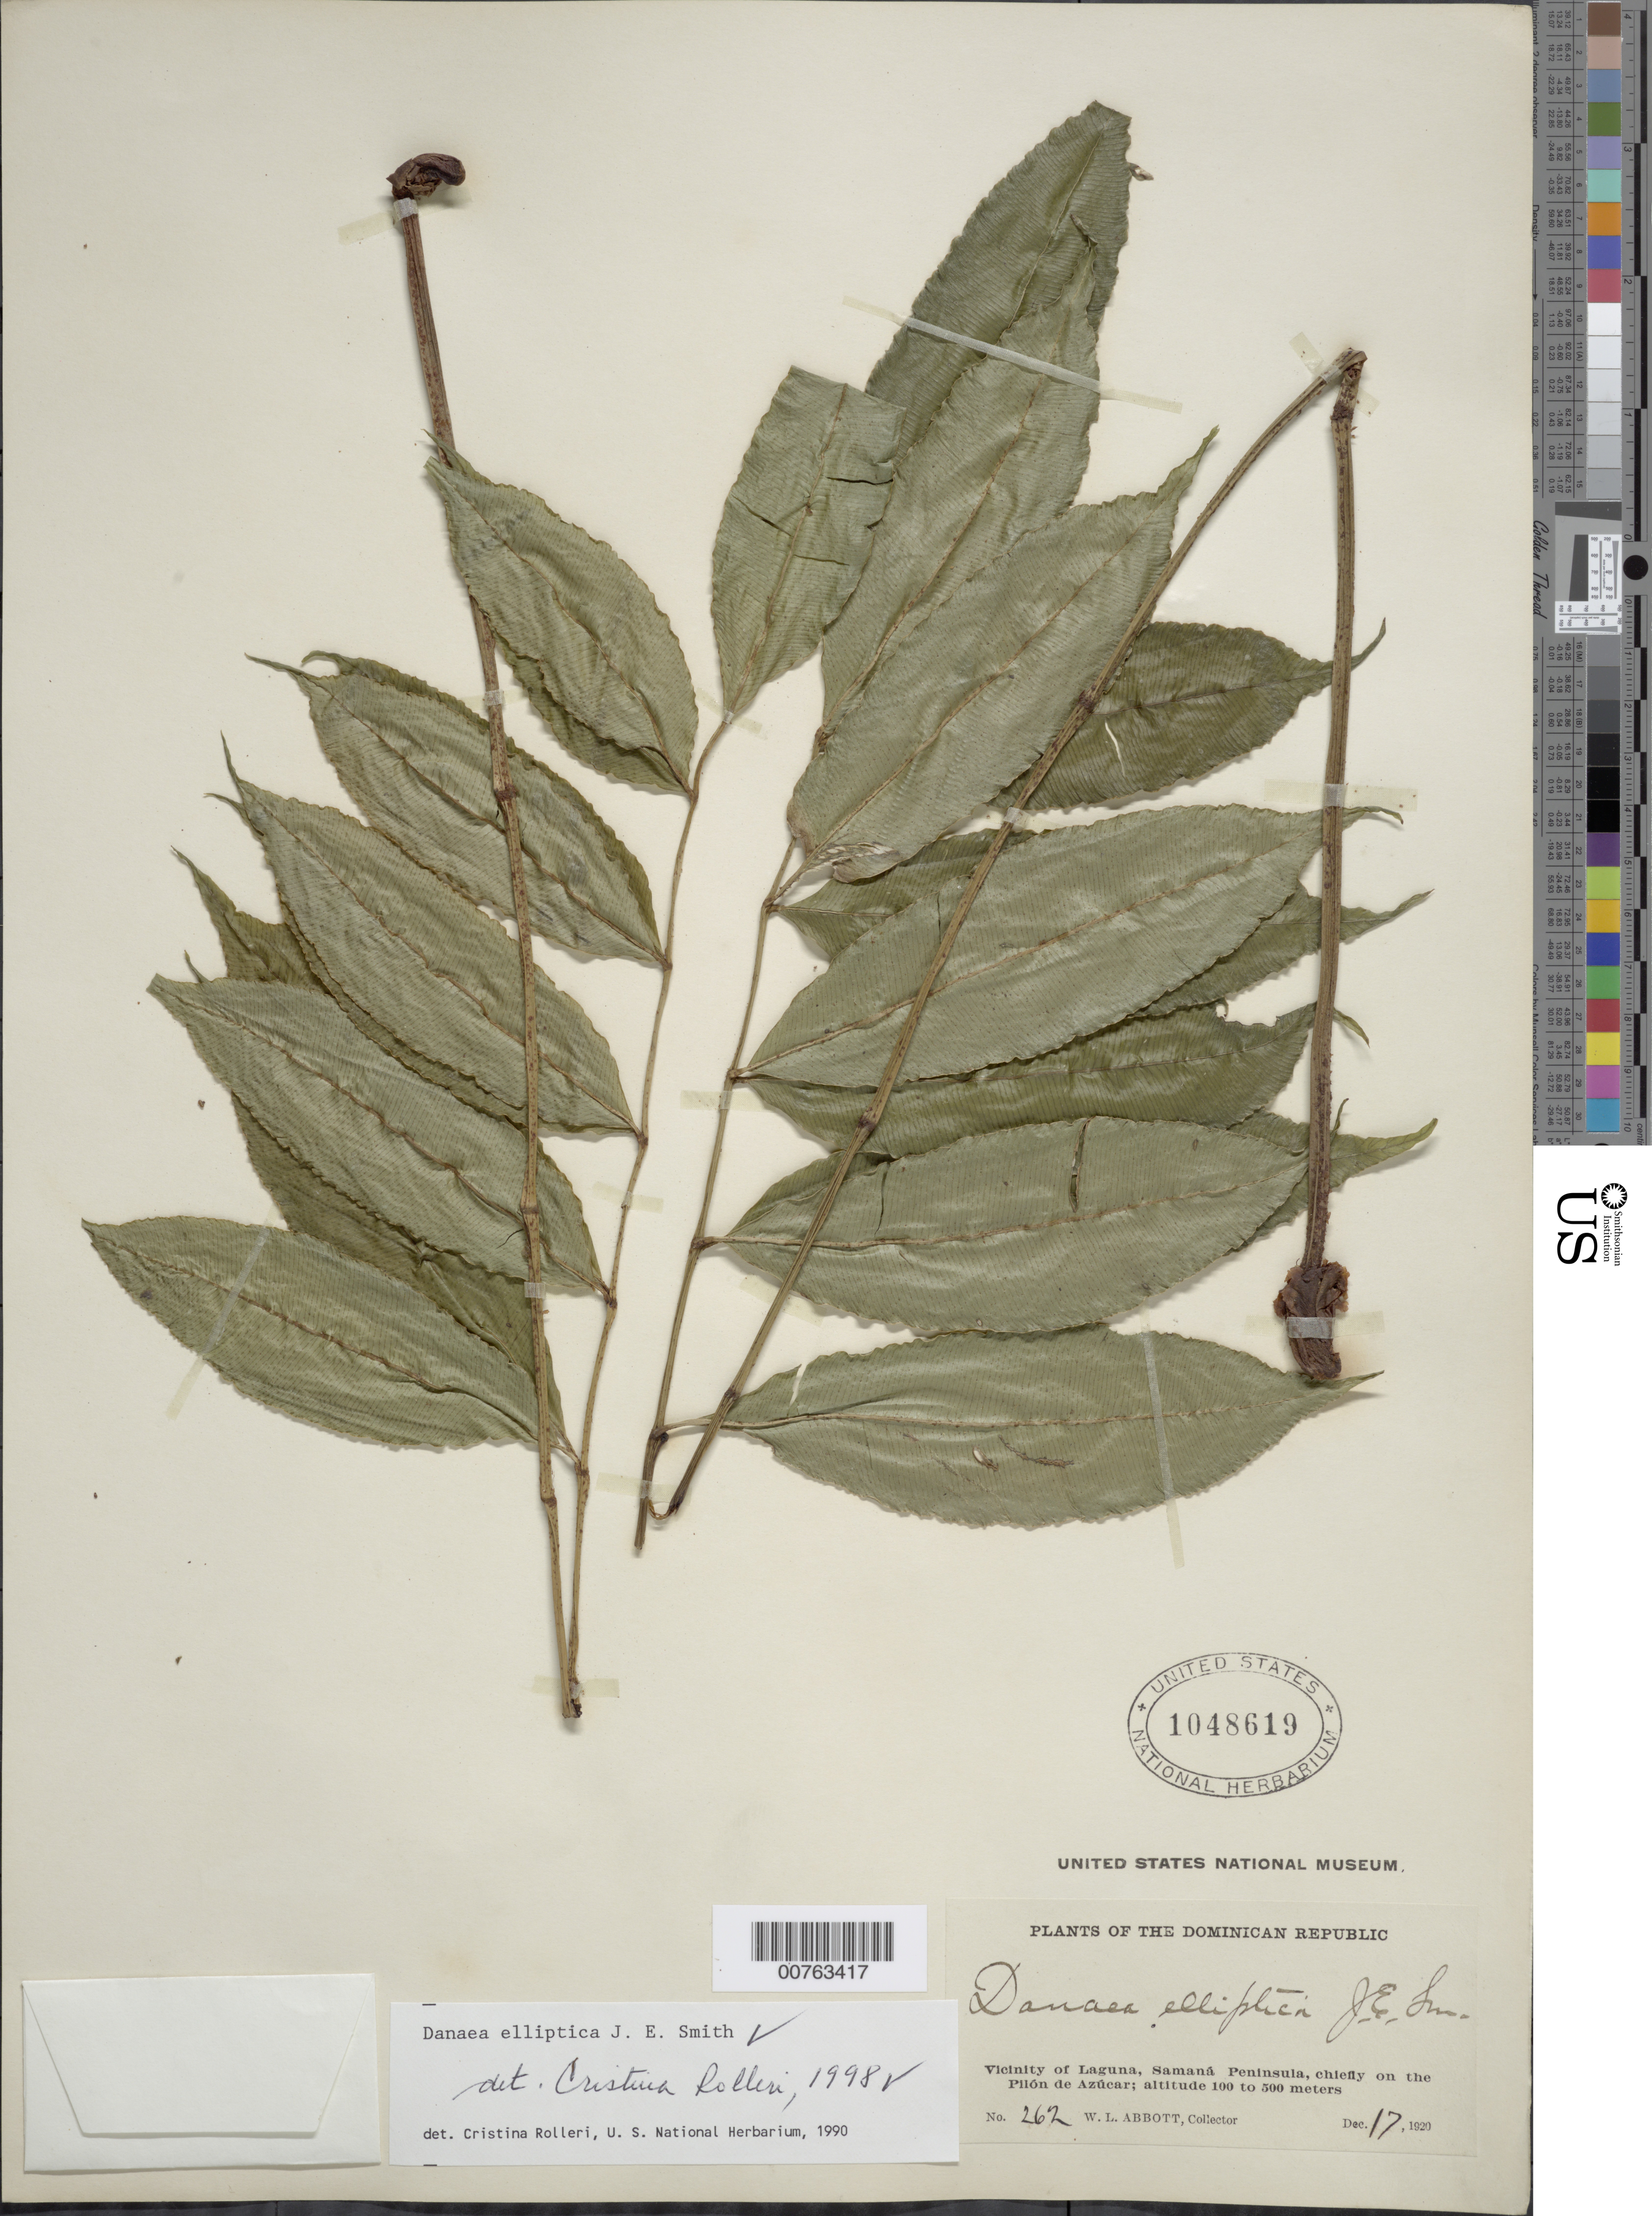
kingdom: Plantae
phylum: Tracheophyta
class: Polypodiopsida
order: Marattiales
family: Marattiaceae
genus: Danaea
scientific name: Danaea elliptica subsp. elliptica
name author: Sm.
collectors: W. L. Abbott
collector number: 262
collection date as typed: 17 Dec 1920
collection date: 1920-12-17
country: Dominican Republic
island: Hispaniola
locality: Vicinity of Laguna, Samaná Peninsula, chiefly on the Pilón de Azúcar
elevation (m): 100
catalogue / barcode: US 1048619